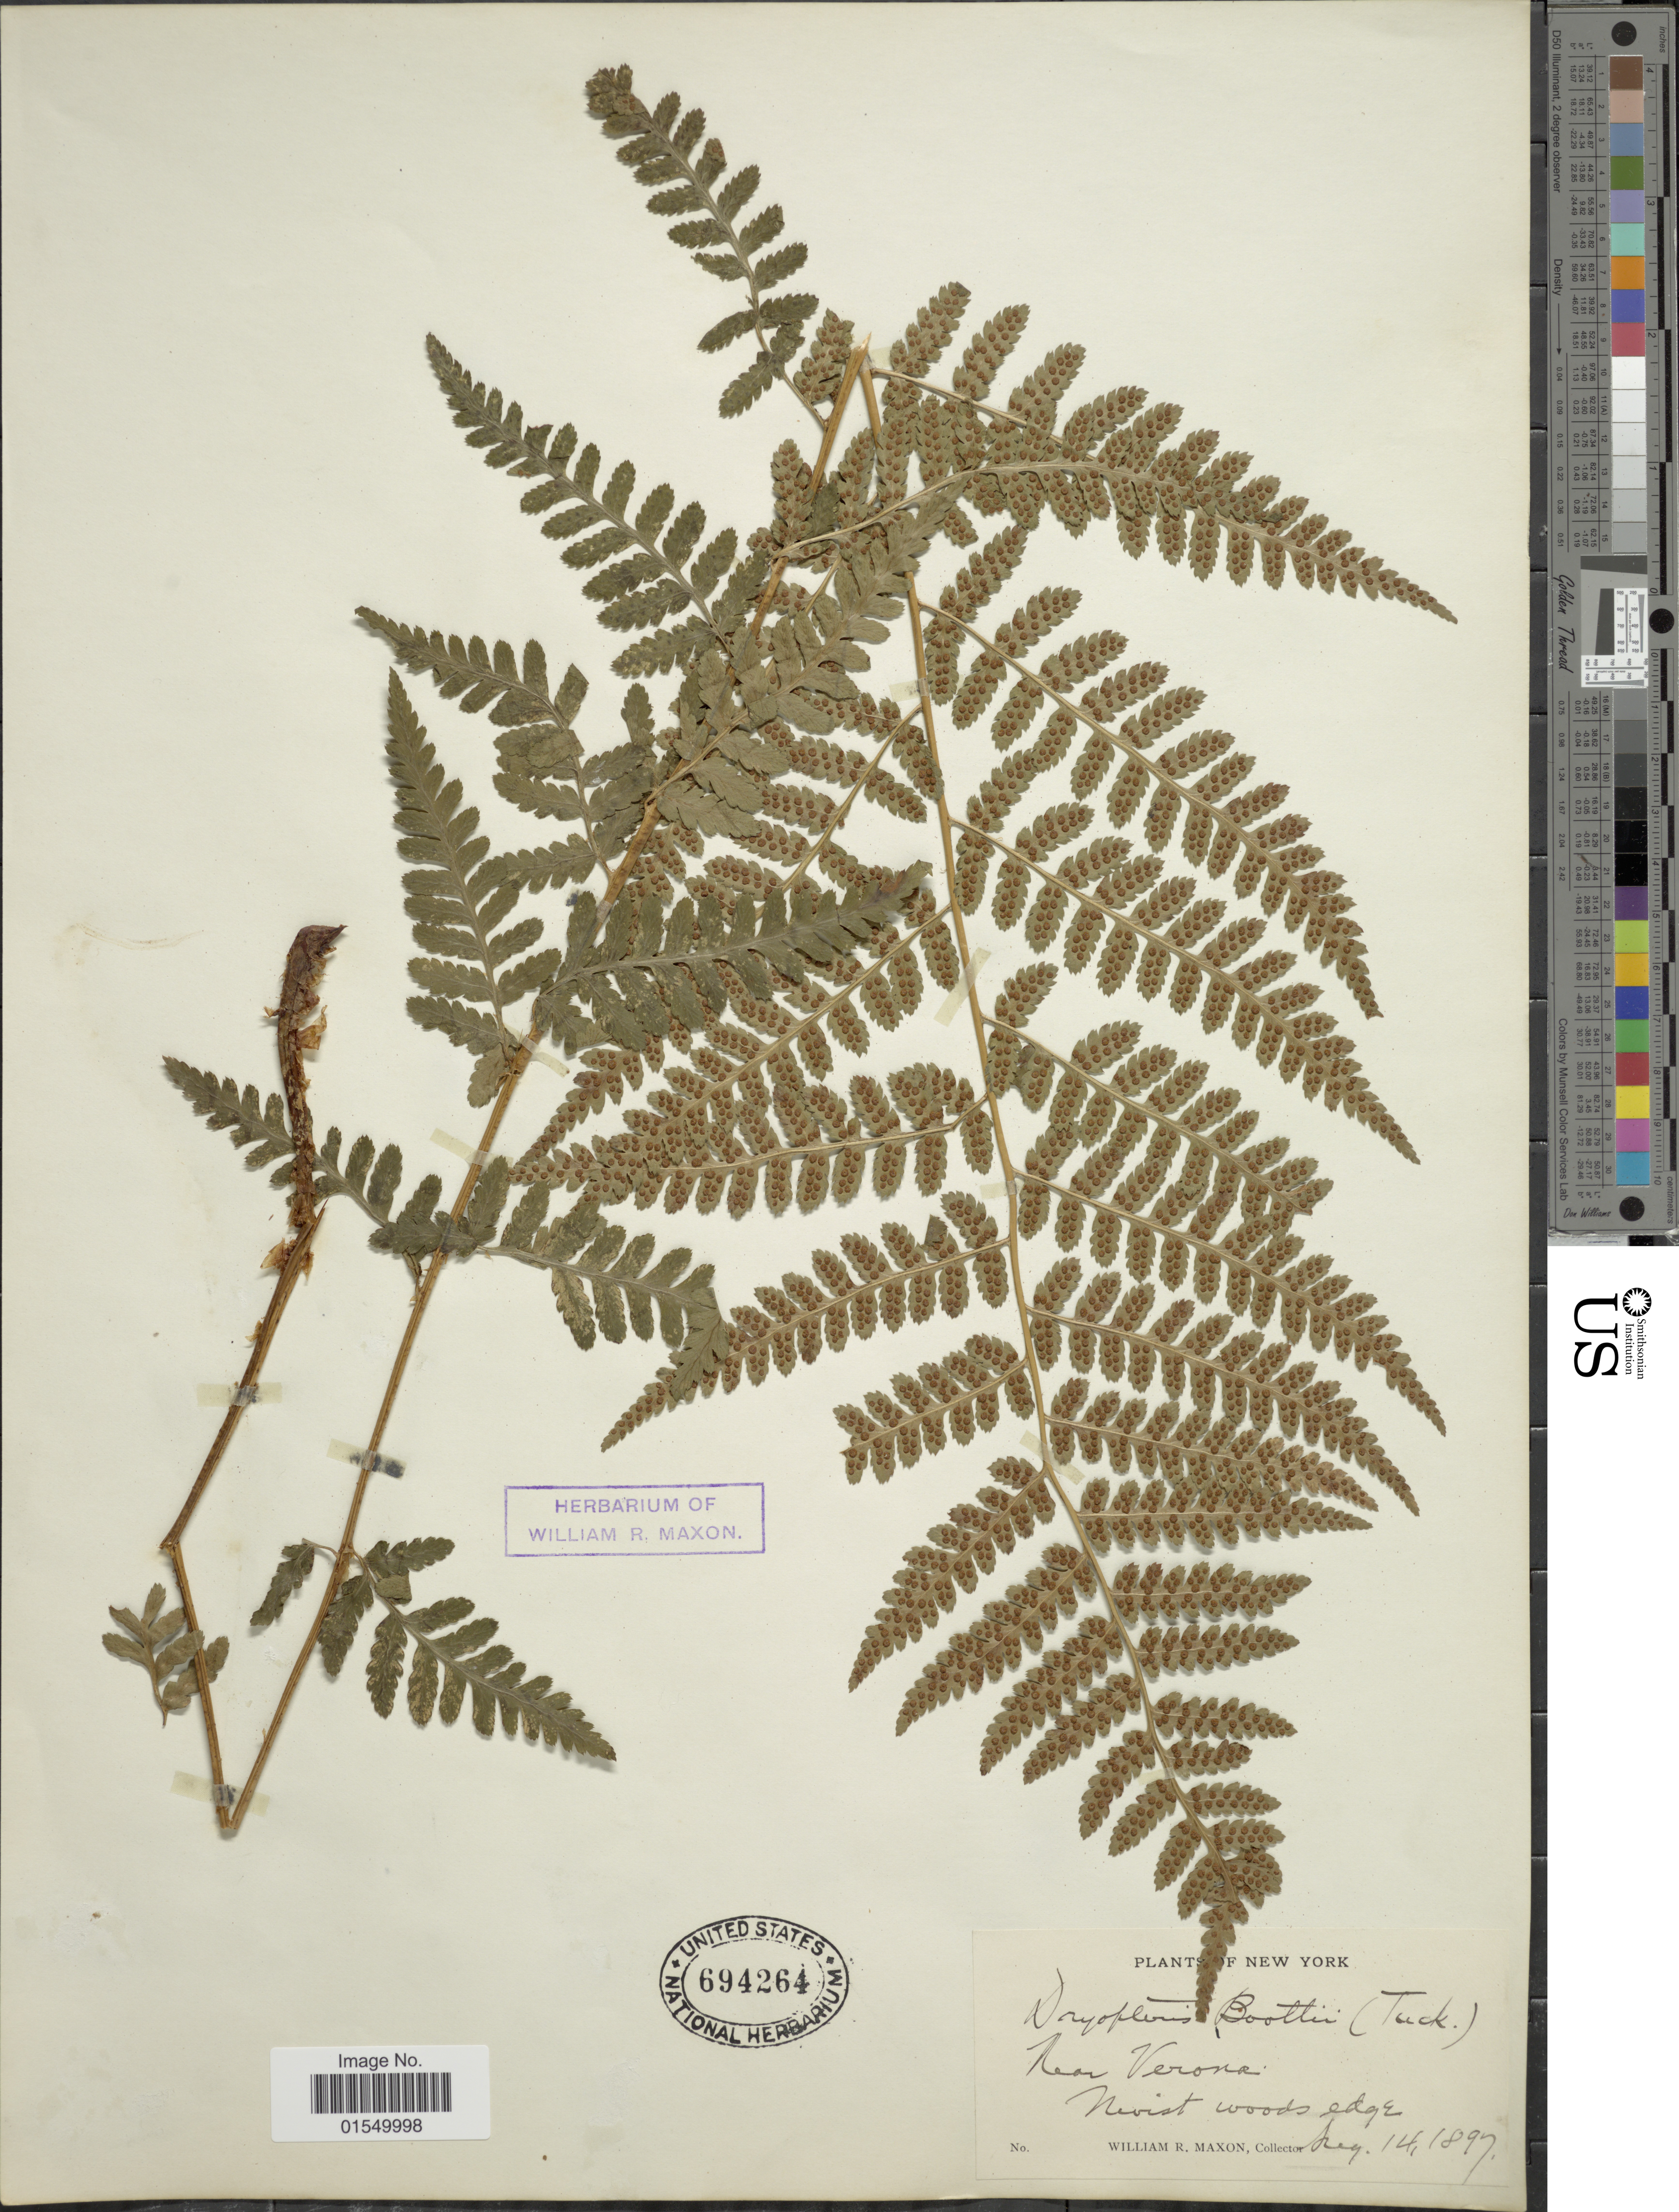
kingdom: Plantae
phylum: Tracheophyta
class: Polypodiopsida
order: Polypodiales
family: Dryopteridaceae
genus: Dryopteris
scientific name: Dryopteris x boottii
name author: Underw.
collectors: W. R. Maxon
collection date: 1897-08-14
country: United States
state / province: New York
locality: Near Verona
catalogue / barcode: US 694264